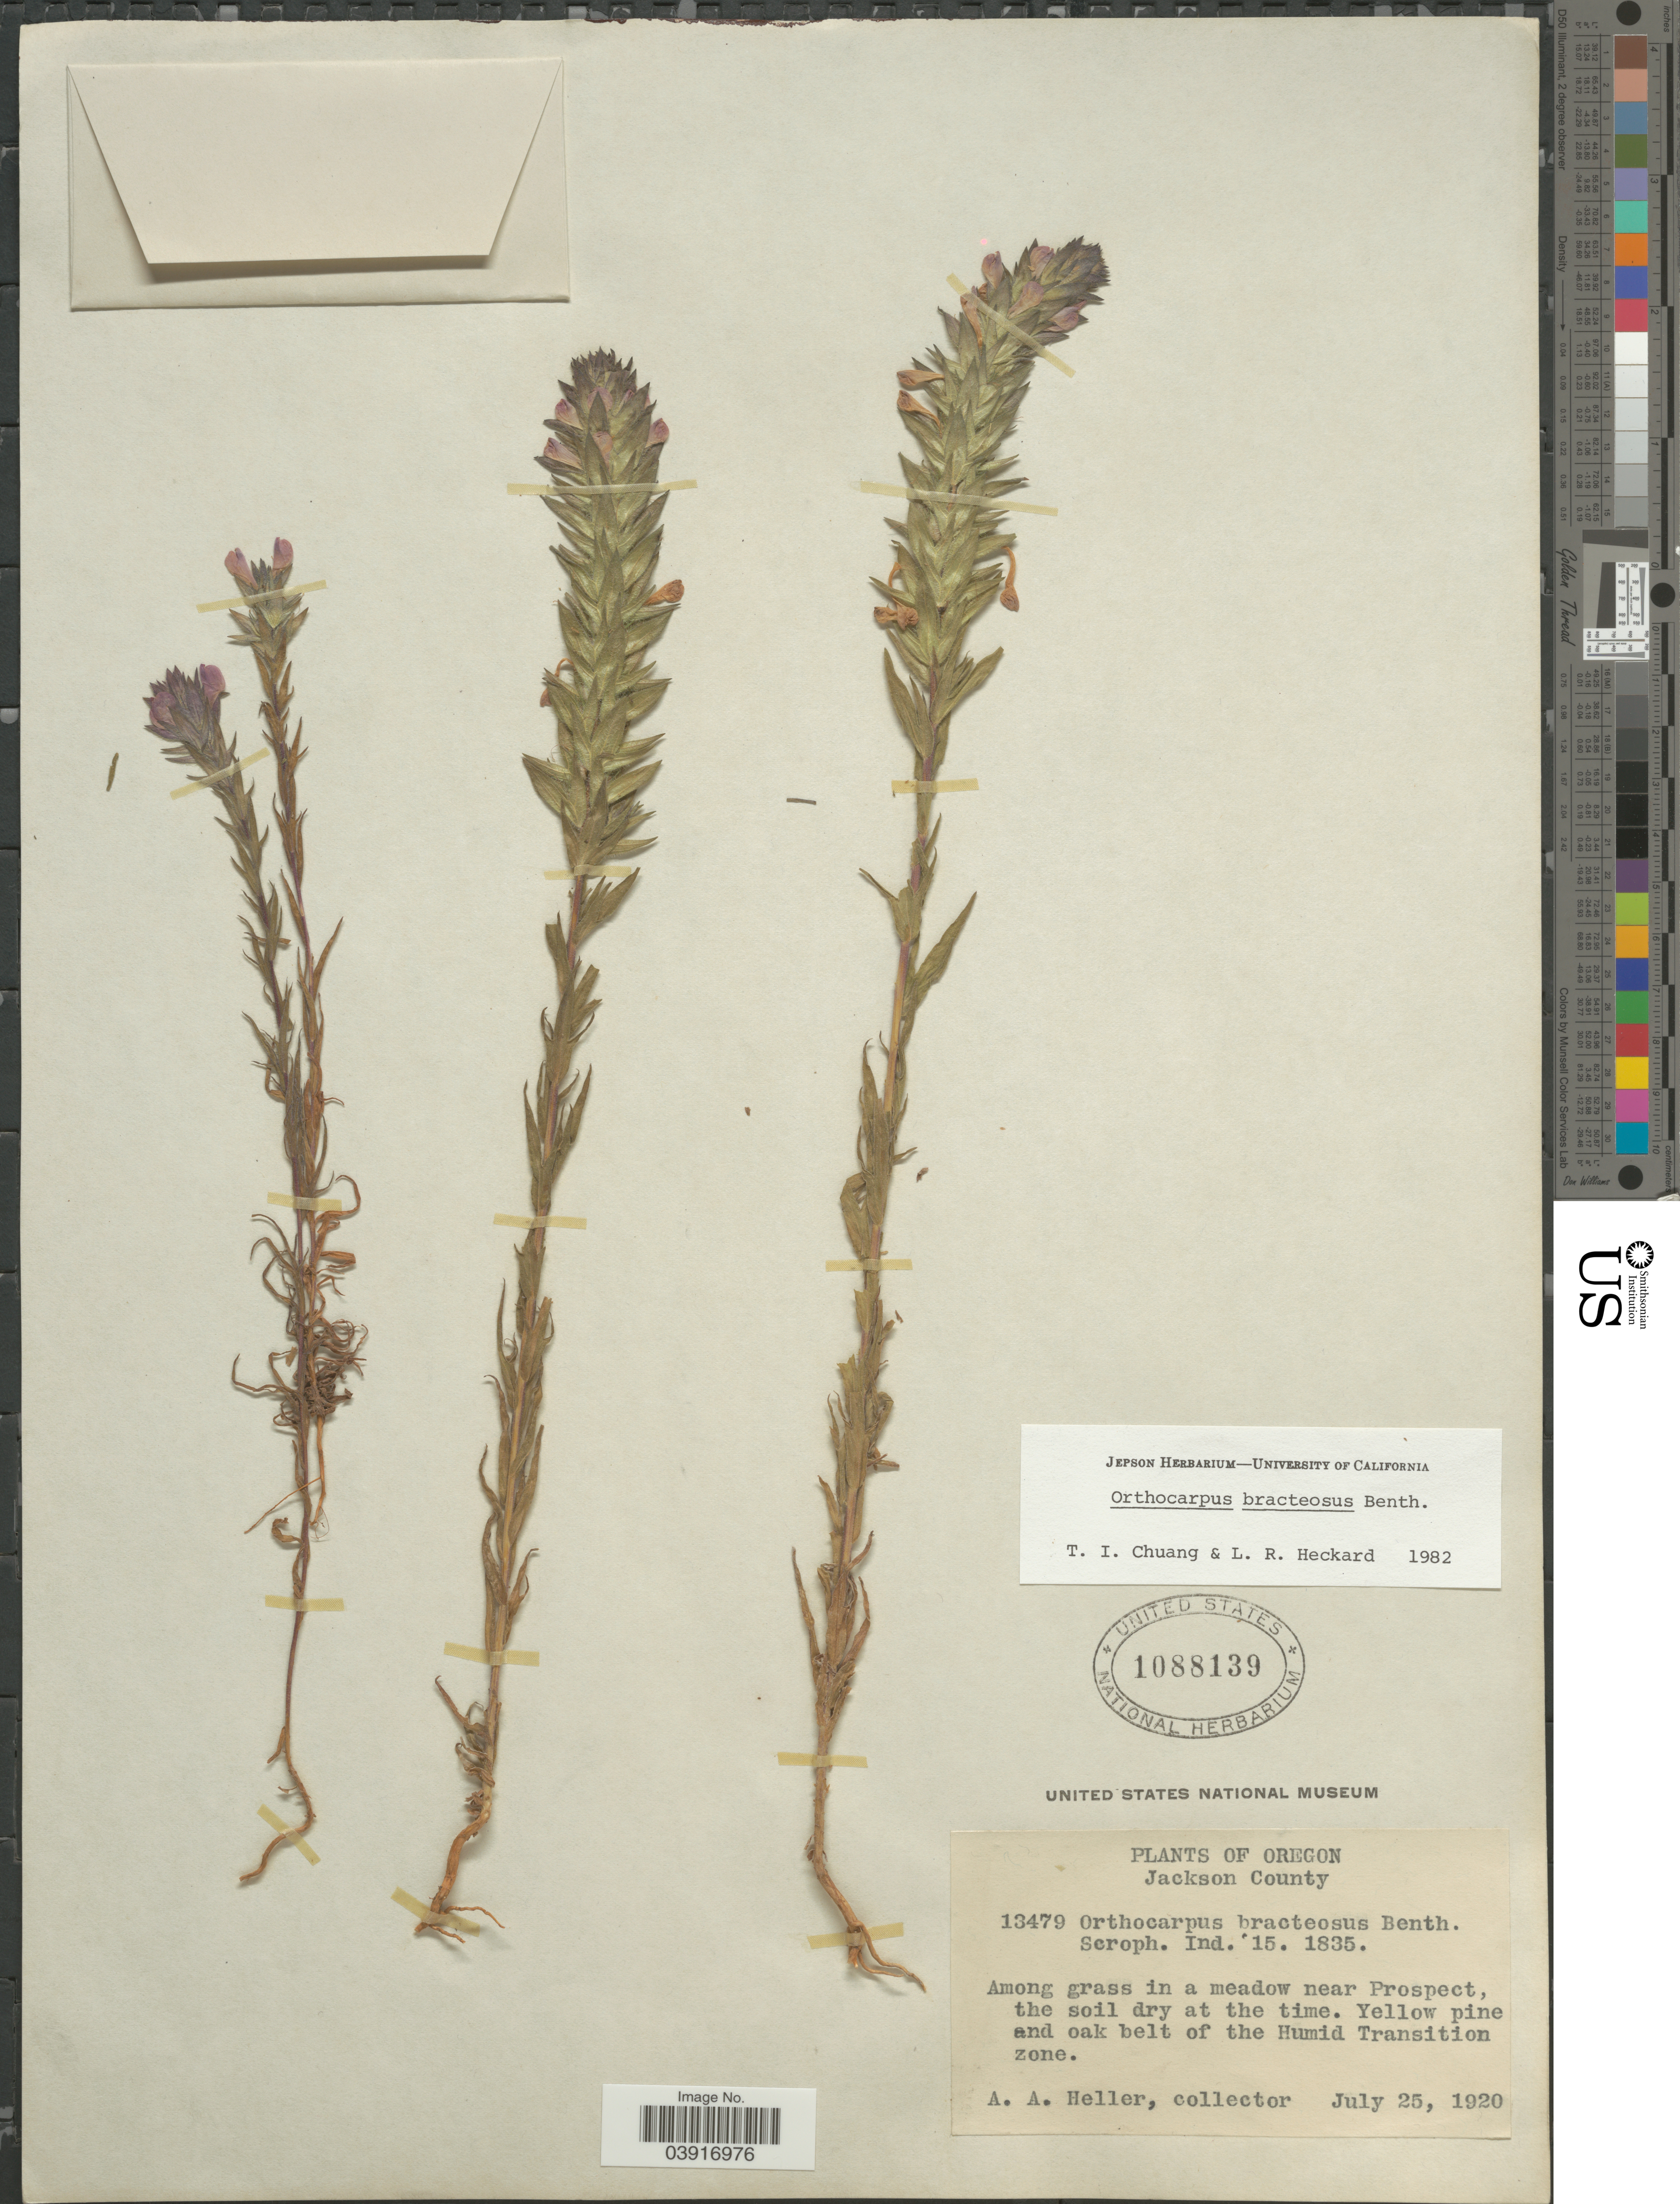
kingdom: Plantae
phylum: Tracheophyta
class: Magnoliopsida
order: Lamiales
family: Orobanchaceae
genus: Orthocarpus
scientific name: Orthocarpus bracteosus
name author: Benth.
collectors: A. A. Heller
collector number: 13479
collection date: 1920-07-25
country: United States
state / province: Oregon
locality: Jackson County. Among grass in a meadow near Prospect. Yellow pine and oak belt of the Humid Transition zone.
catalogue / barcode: US 1088139